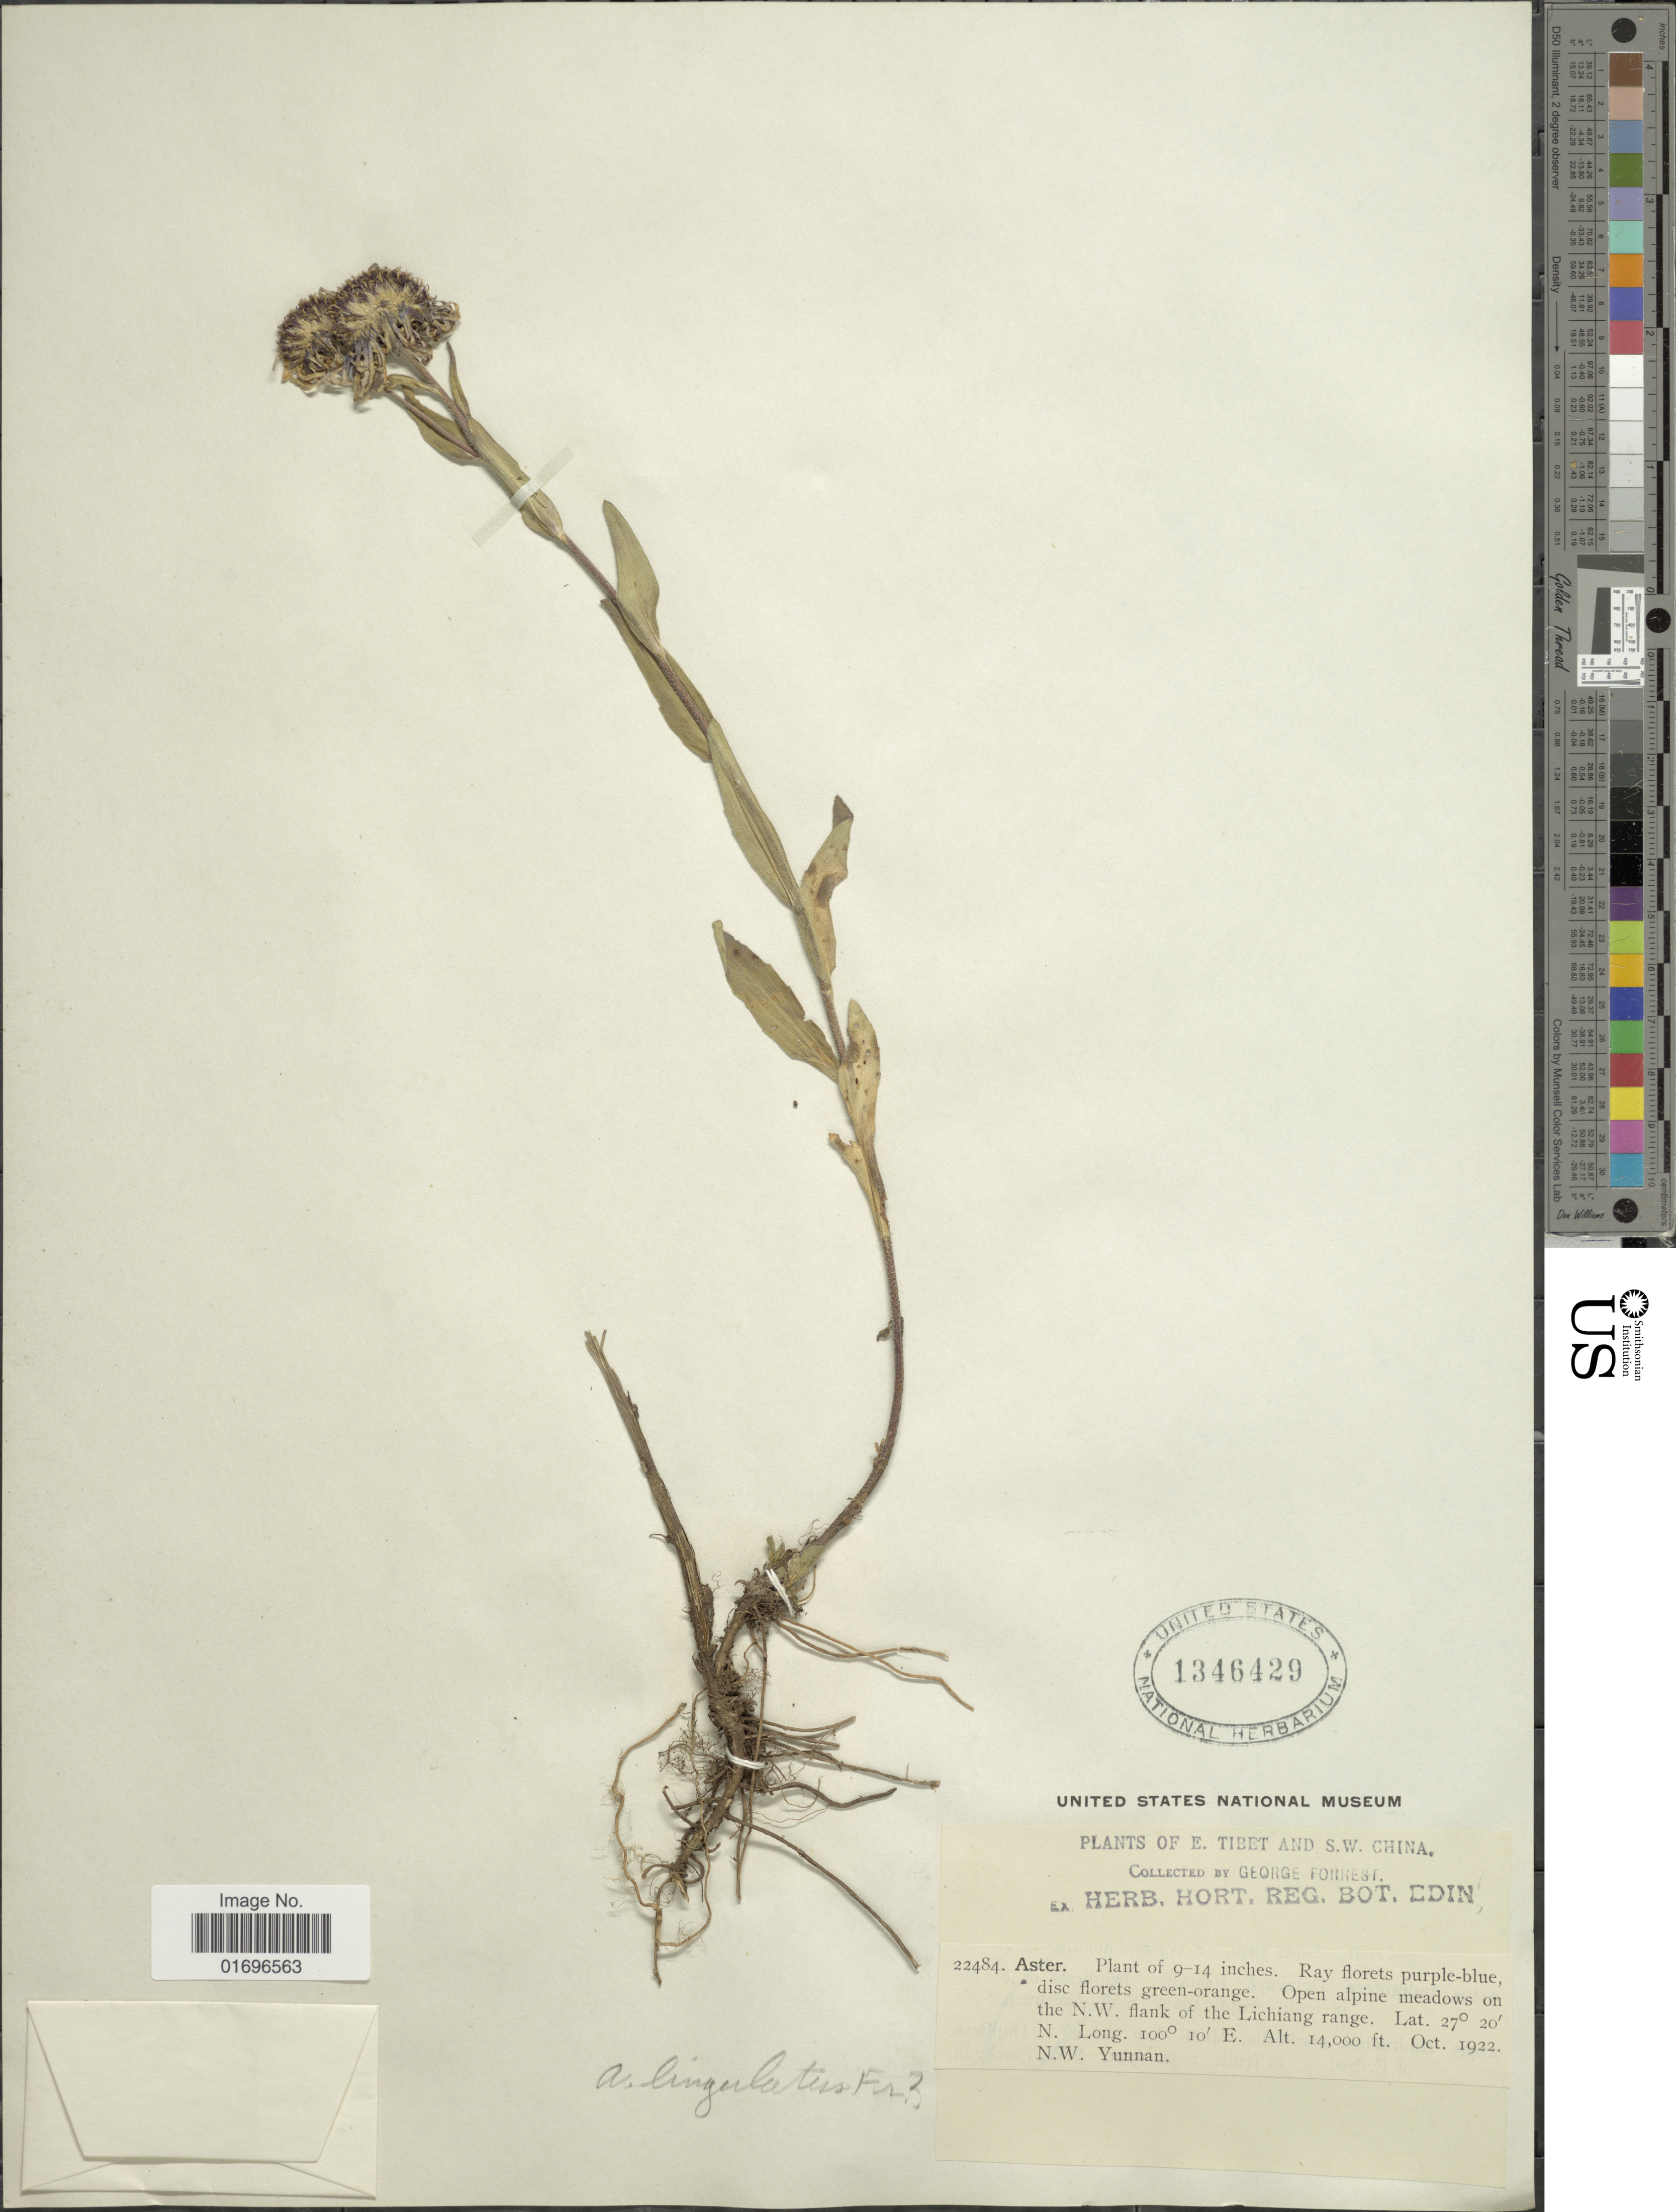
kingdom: Plantae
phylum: Tracheophyta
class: Magnoliopsida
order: Asterales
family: Asteraceae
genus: Aster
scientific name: Aster lingulatus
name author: Franch.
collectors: G. Forrest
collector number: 22484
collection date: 1922-10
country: China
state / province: Yunnan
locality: E. Tibet and S.W. China. Open alpine meadows on the N.W. flank of the Lichiang range. N.W. Yunnan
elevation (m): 4267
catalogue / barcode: US 1346429